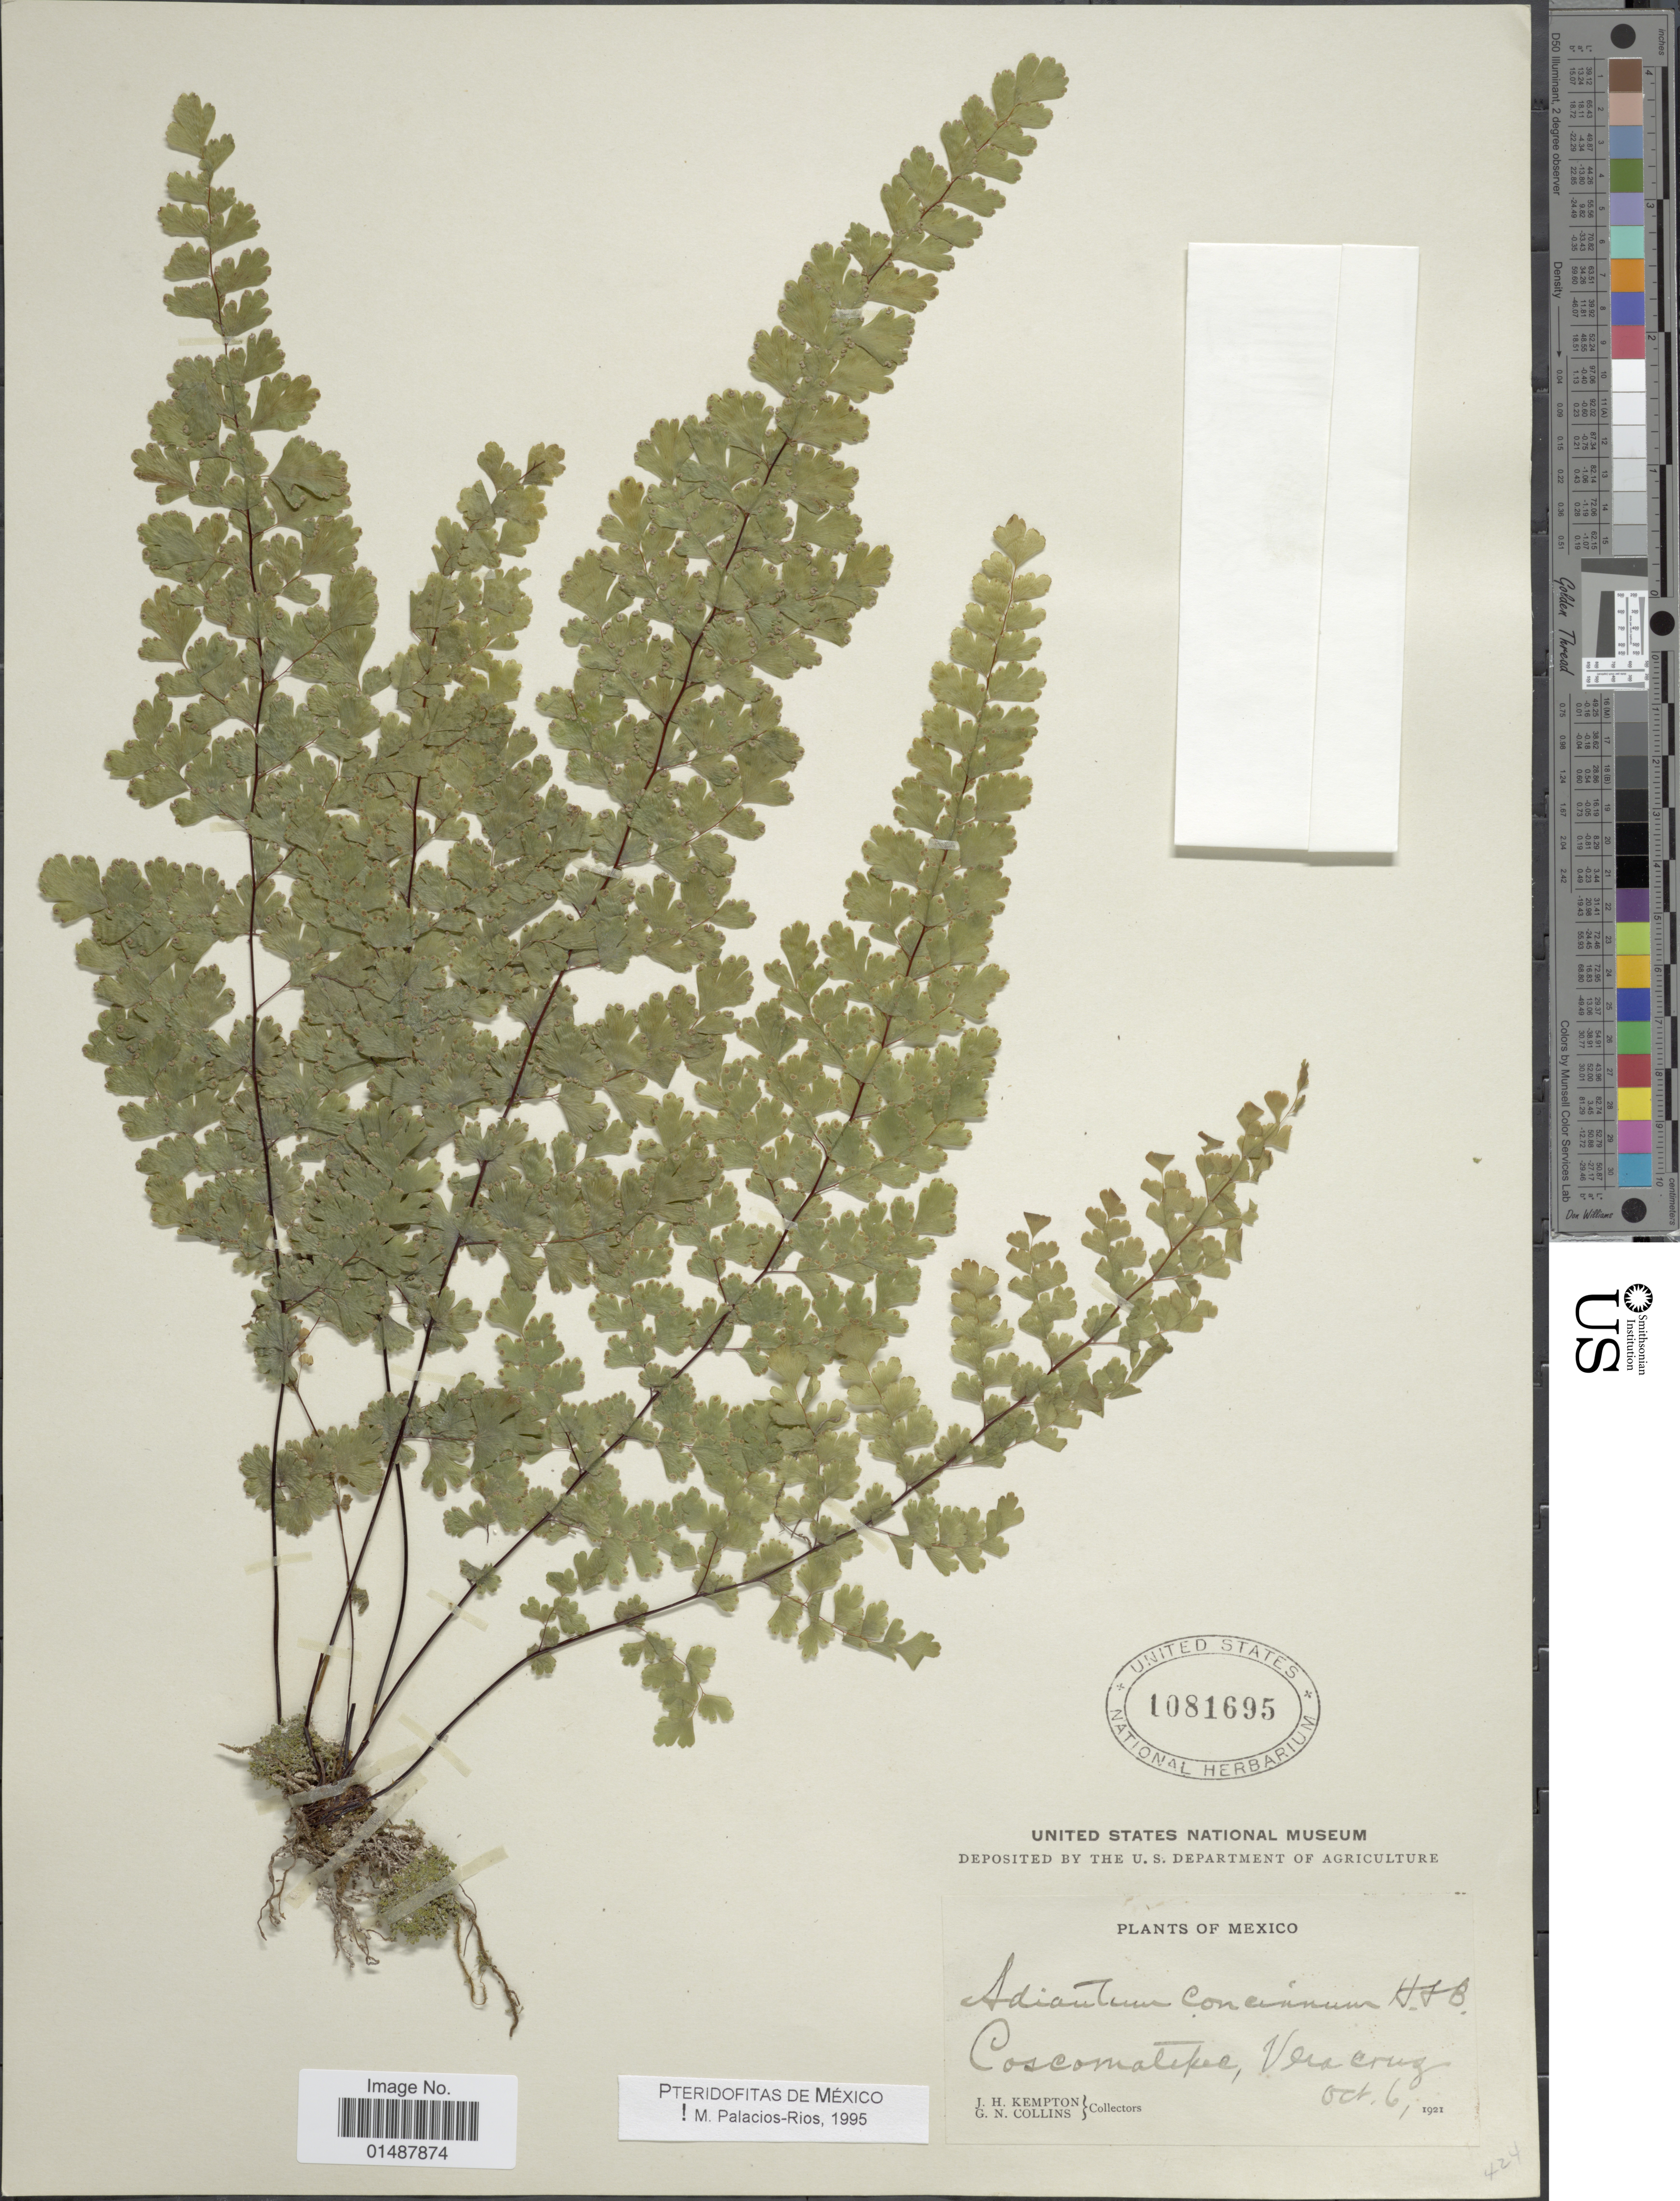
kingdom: Plantae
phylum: Tracheophyta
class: Polypodiopsida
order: Polypodiales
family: Pteridaceae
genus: Adiantum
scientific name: Adiantum concinnum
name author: Humb. & Bonpl. ex Willd.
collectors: J. H. Kempton & G. Collins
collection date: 1921-10-06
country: Mexico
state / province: Veracruz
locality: Coscomatepec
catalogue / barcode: US 1081695